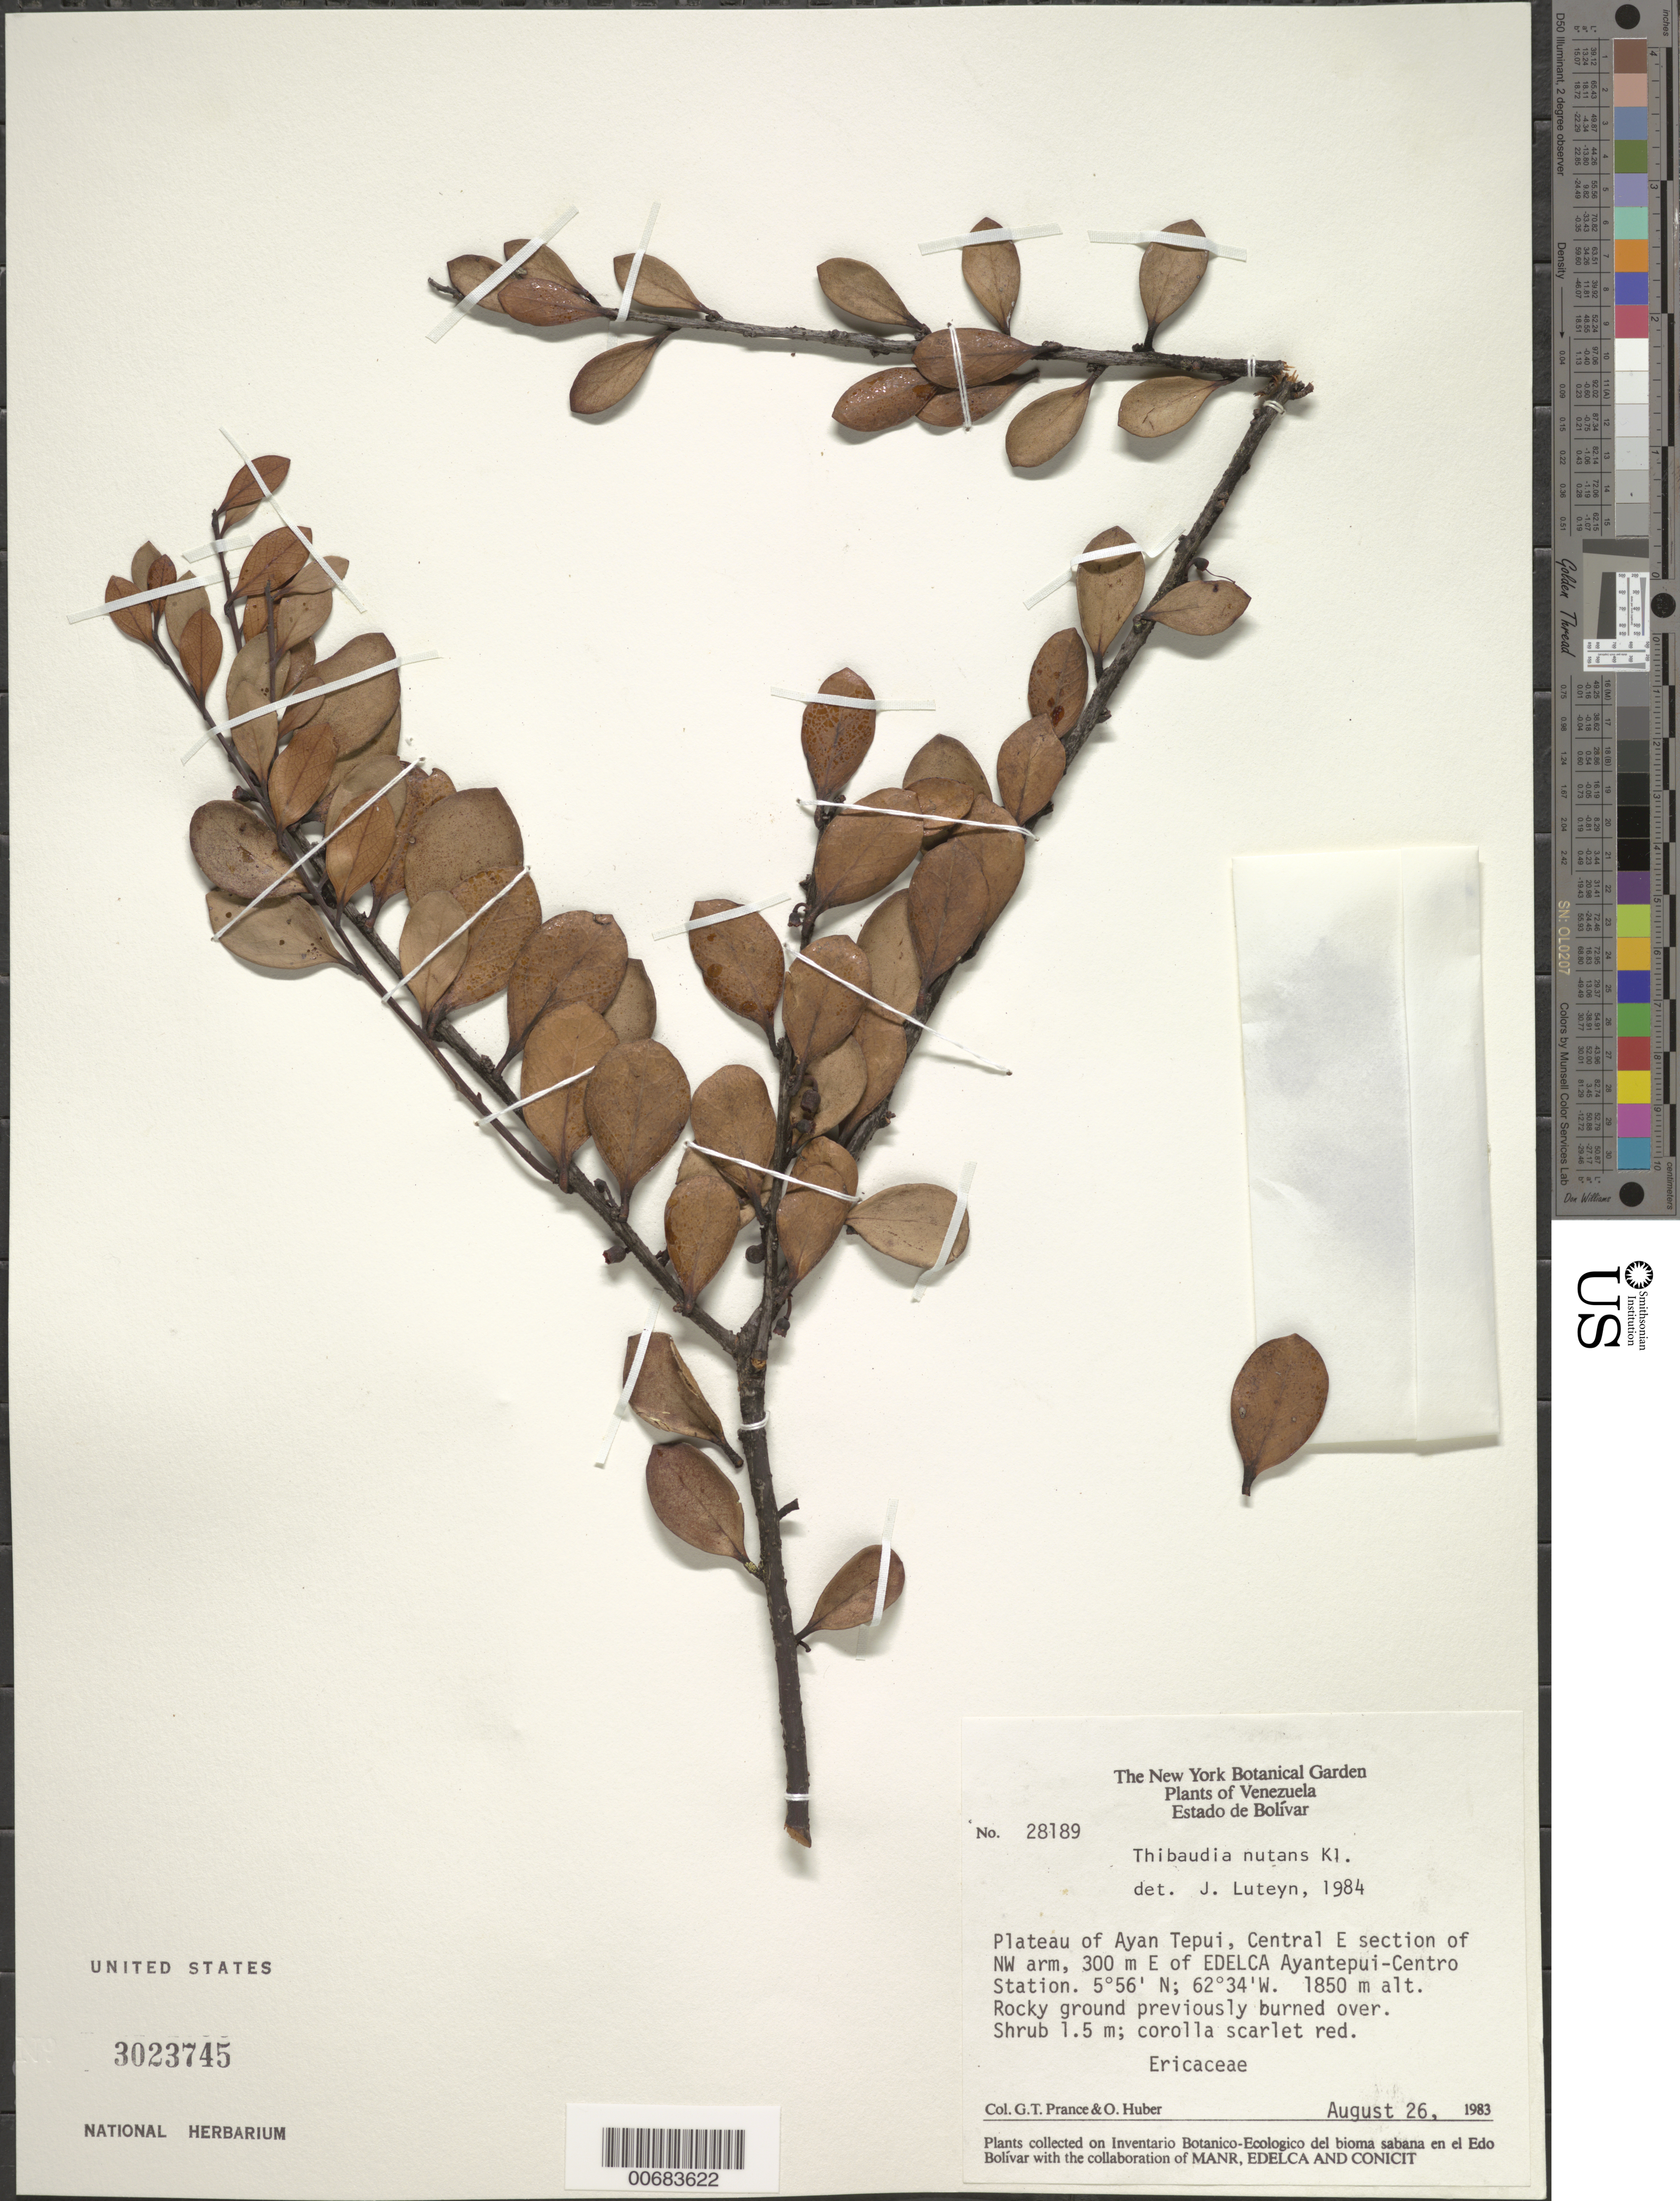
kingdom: Plantae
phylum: Tracheophyta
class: Magnoliopsida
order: Ericales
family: Ericaceae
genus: Thibaudia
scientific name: Thibaudia nutans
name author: Klotzsch ex Mansf.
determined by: Luteyn, J. L.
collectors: G. T. Prance & O. Huber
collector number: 28189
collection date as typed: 26-Aug-83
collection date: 1983-08-26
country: Venezuela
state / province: Bolívar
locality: Auyan tepuí plateau, 300 m E of EDELAC Aantepuí-Centro Station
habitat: Rocky ground previously burned over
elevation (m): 1850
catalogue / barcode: US 3023745